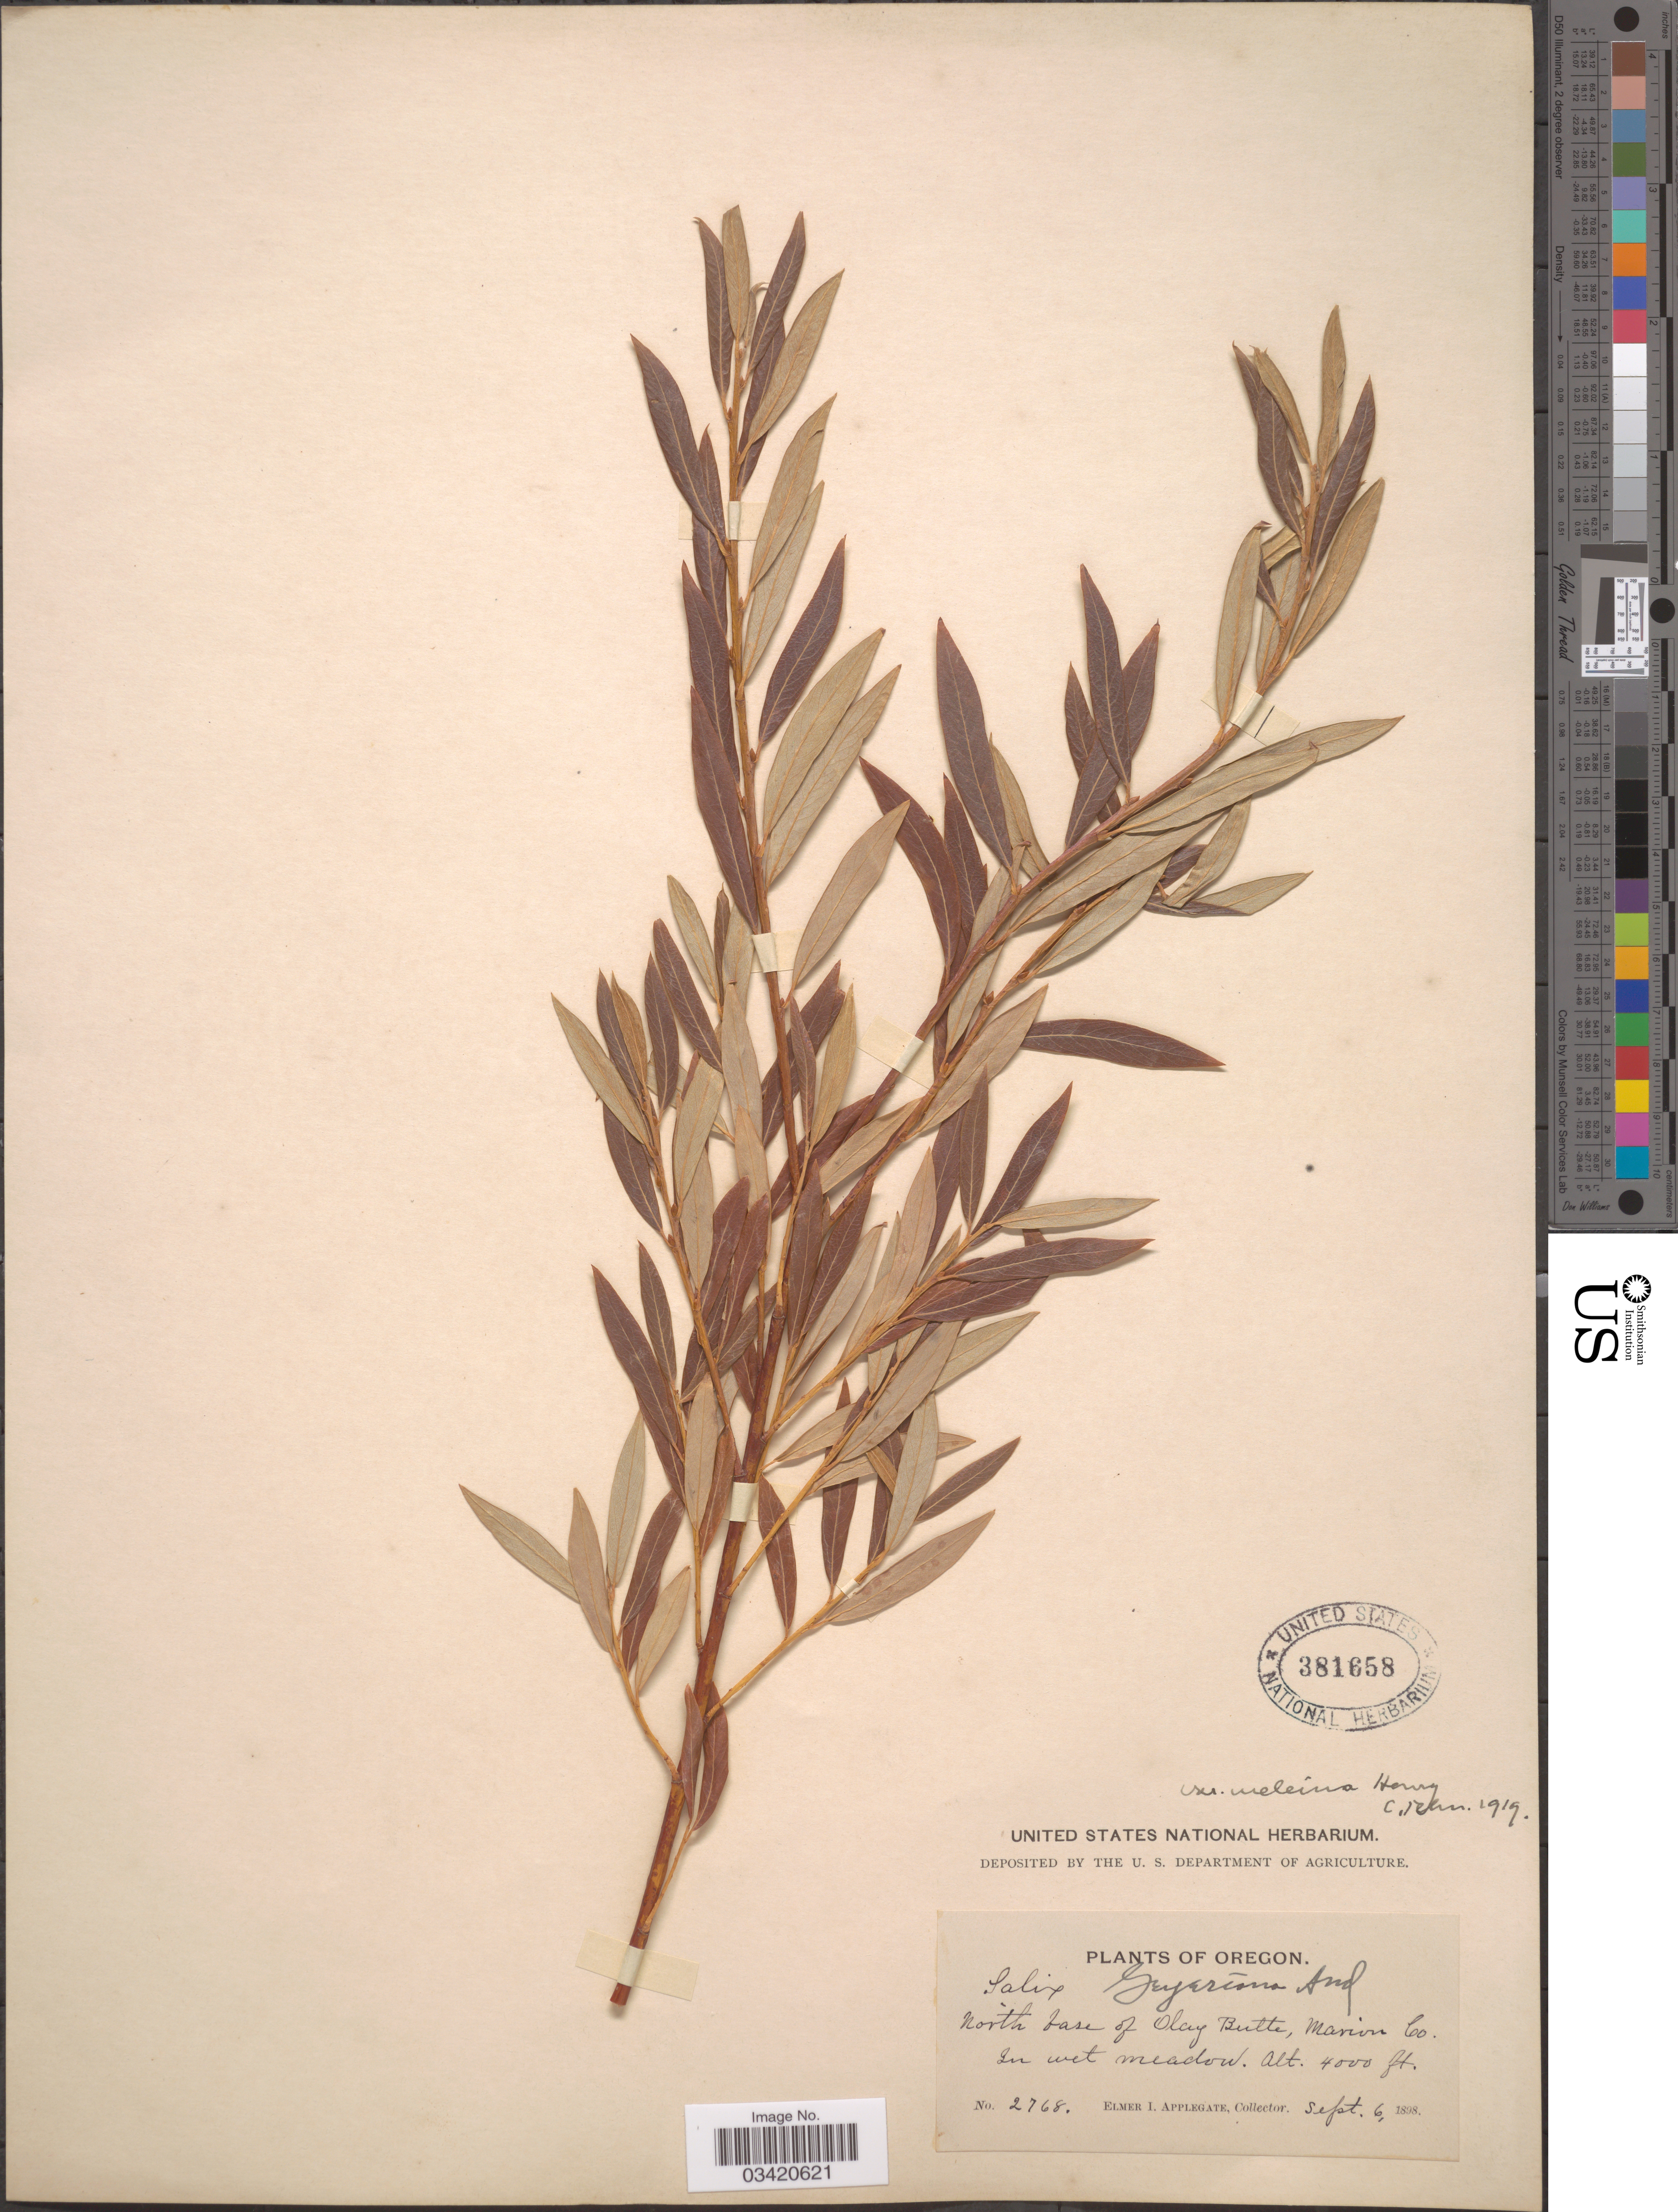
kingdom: Plantae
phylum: Tracheophyta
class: Magnoliopsida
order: Malpighiales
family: Salicaceae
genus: Salix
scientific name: Salix geyeriana var. meleina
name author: J.K. Henry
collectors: E. I. Applegate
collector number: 2768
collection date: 1898-09-06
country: United States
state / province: Oregon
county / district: Marion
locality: North base of Olay Butte, Marion Co.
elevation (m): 1219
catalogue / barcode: US 381658